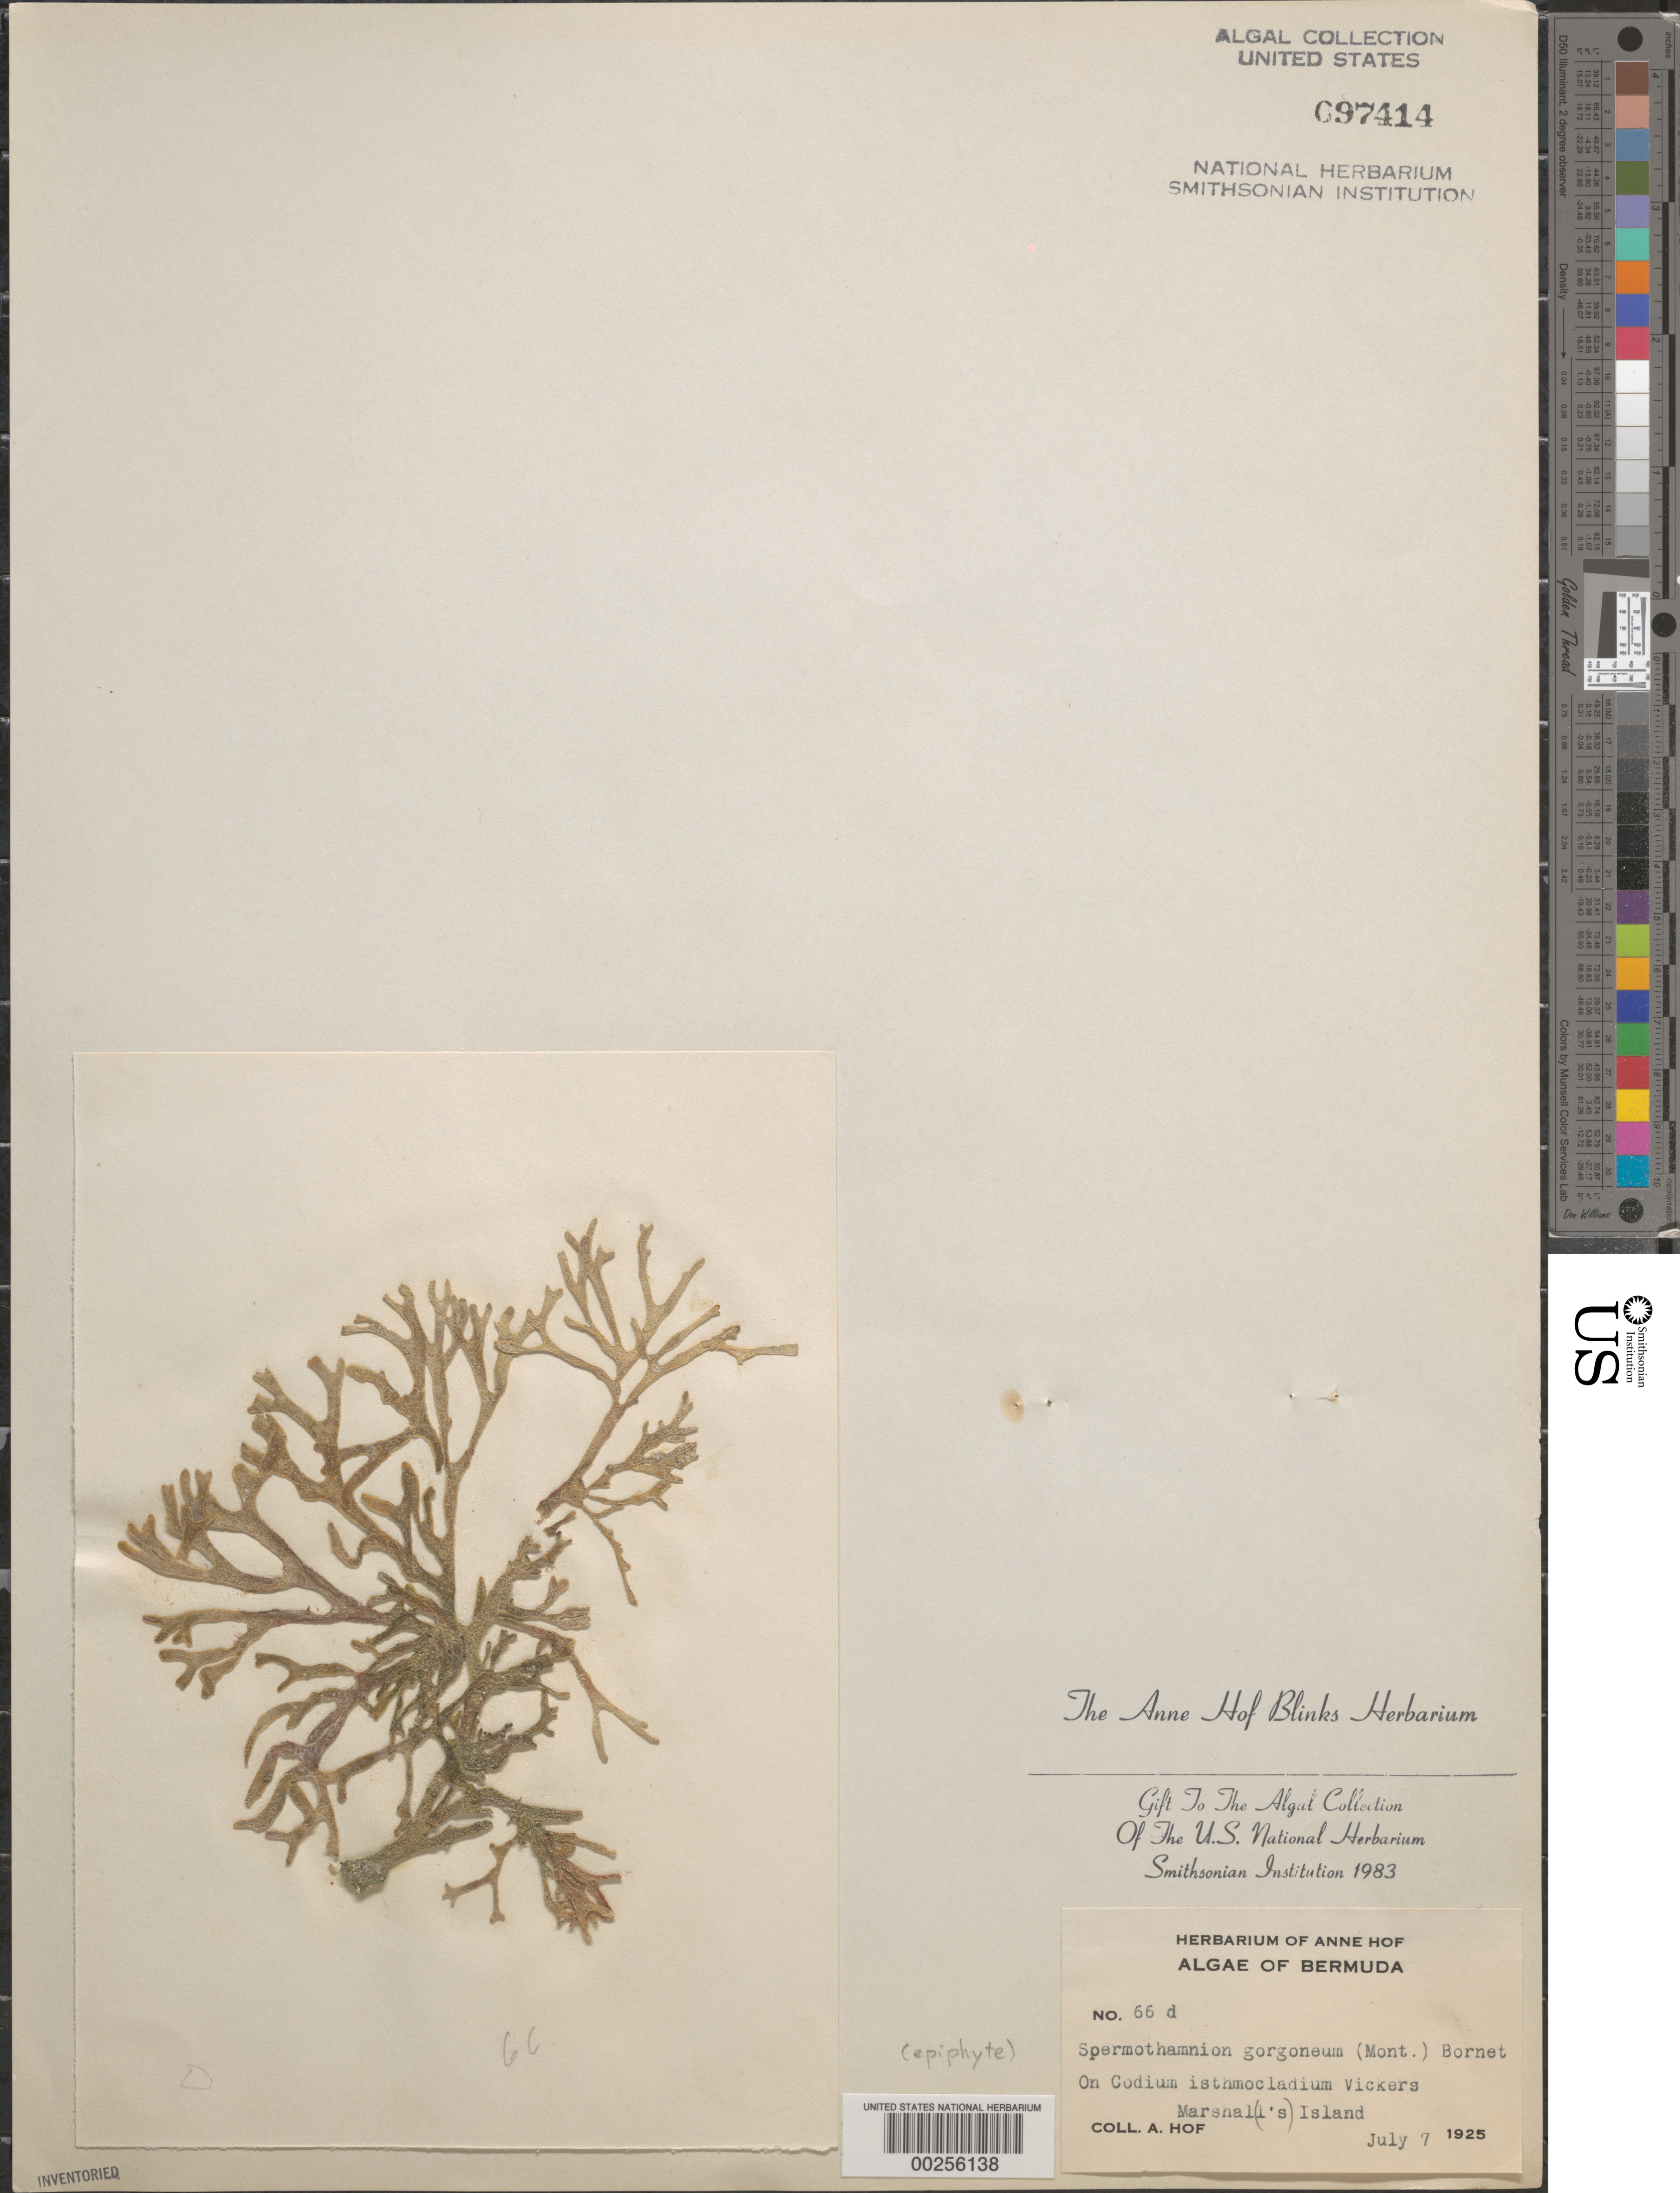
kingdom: Plantae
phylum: Rhodophyta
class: Florideophyceae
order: Ceramiales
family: Wrangeliaceae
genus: Tiffaniella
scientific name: Tiffaniella gorgonea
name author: (Montagne) Doty & Menez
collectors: A. Blinks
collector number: AHB 66d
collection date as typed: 07 Jul 1925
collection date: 1925-07-07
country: Bermuda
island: Bermuda Island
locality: Marshal Island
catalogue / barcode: US 97414